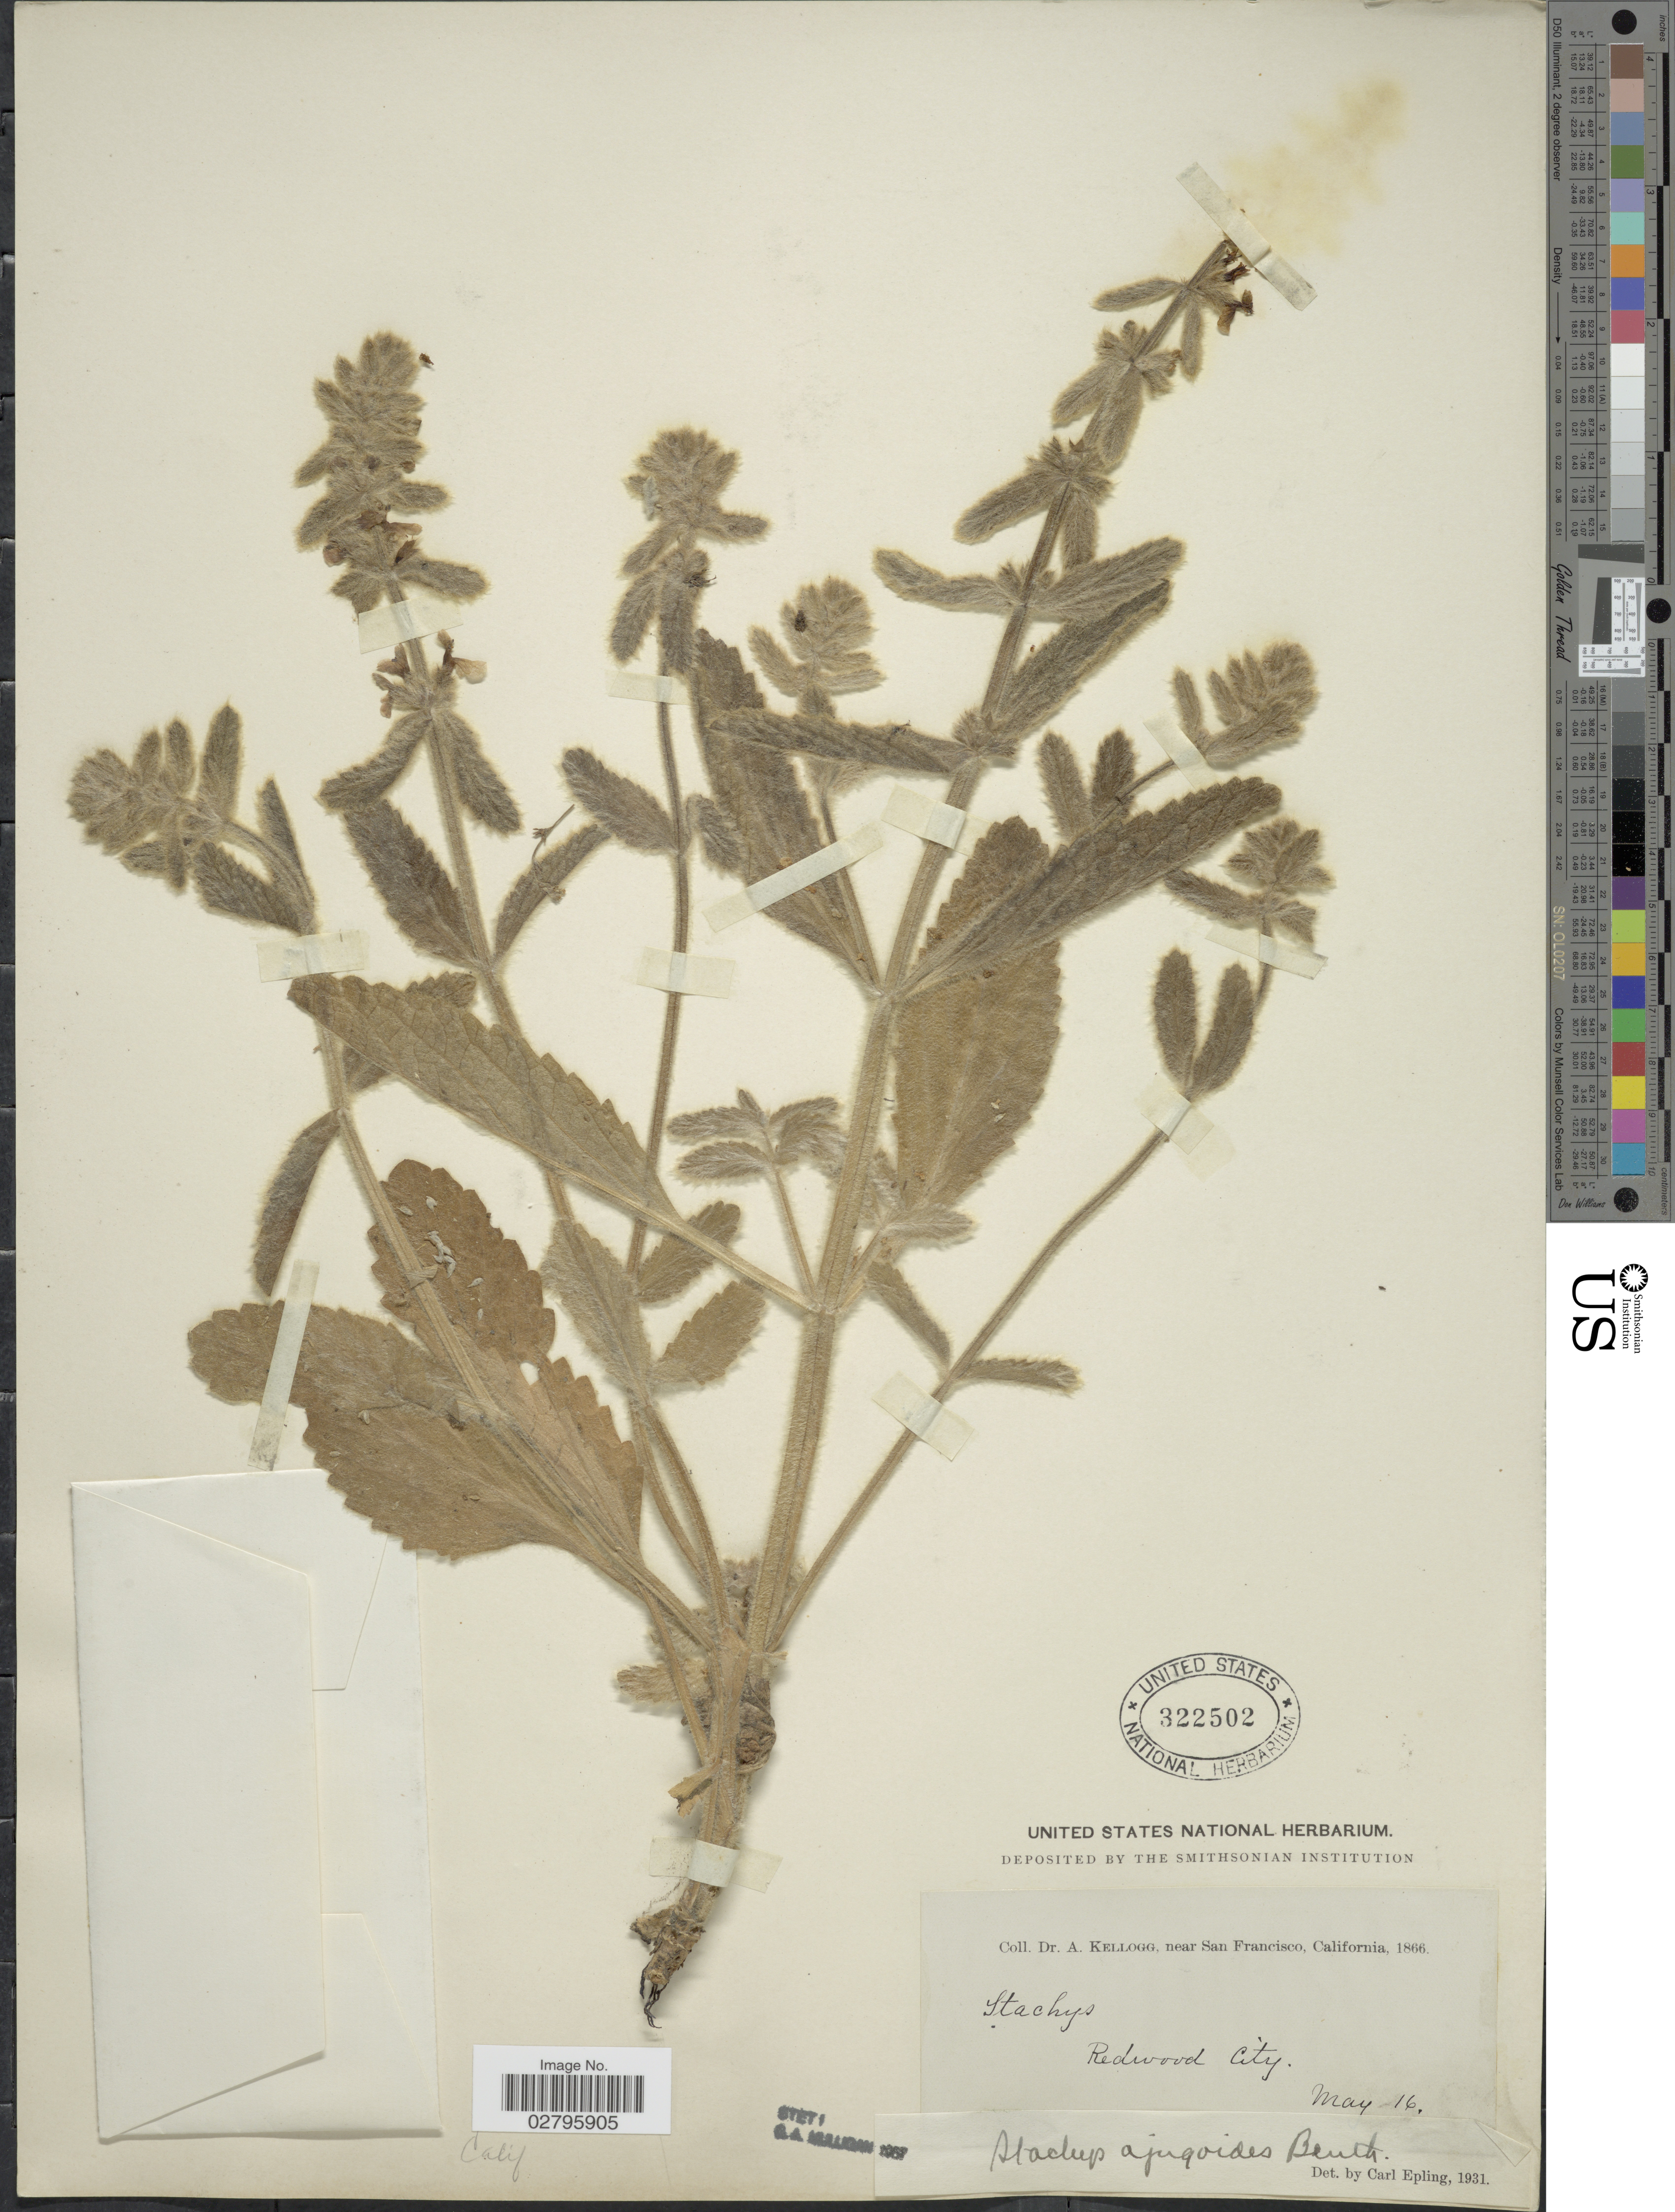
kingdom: Plantae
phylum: Tracheophyta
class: Magnoliopsida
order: Lamiales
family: Lamiaceae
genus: Stachys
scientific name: Stachys ajugoides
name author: Benth.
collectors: A. Kellogg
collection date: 1866-05-16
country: United States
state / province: California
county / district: San Francisco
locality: Near San Francisco.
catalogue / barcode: US 322502